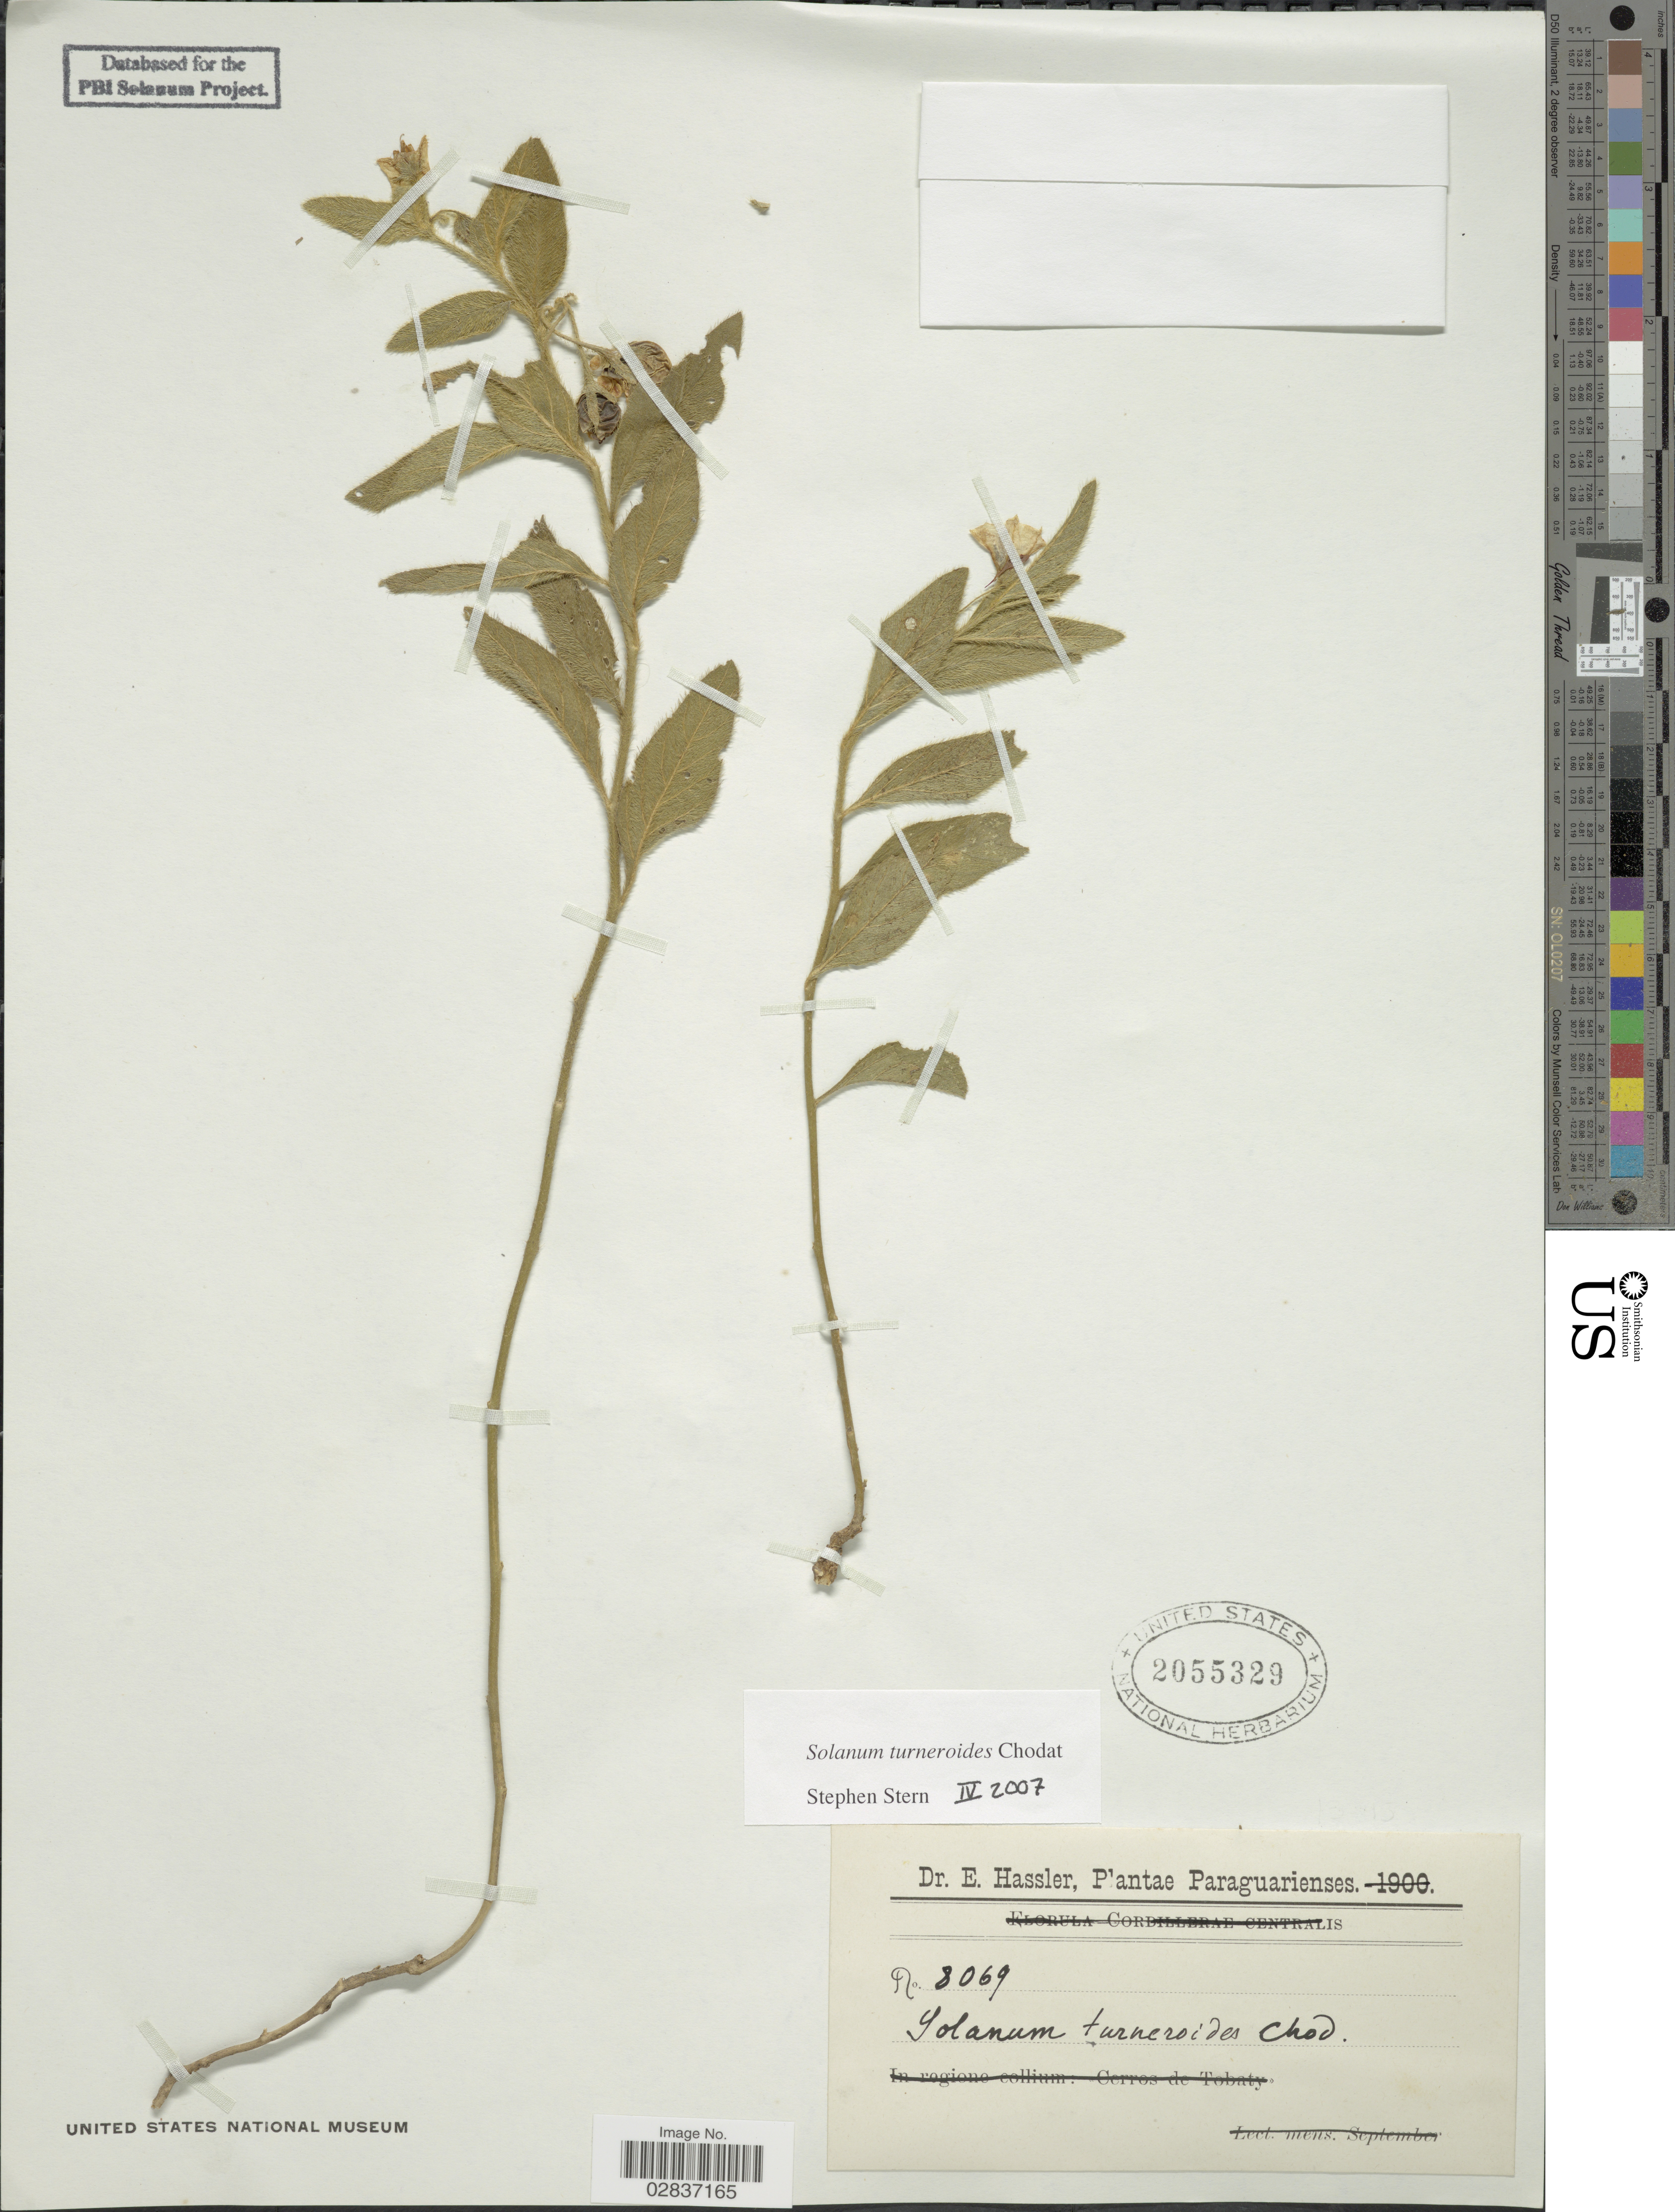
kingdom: Plantae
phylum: Tracheophyta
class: Magnoliopsida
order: Solanales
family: Solanaceae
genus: Solanum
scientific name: Solanum turneroides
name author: Chodat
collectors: E. Hassler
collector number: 8069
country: Paraguay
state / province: Paraguari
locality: Paraguarienses.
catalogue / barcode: US 2055329